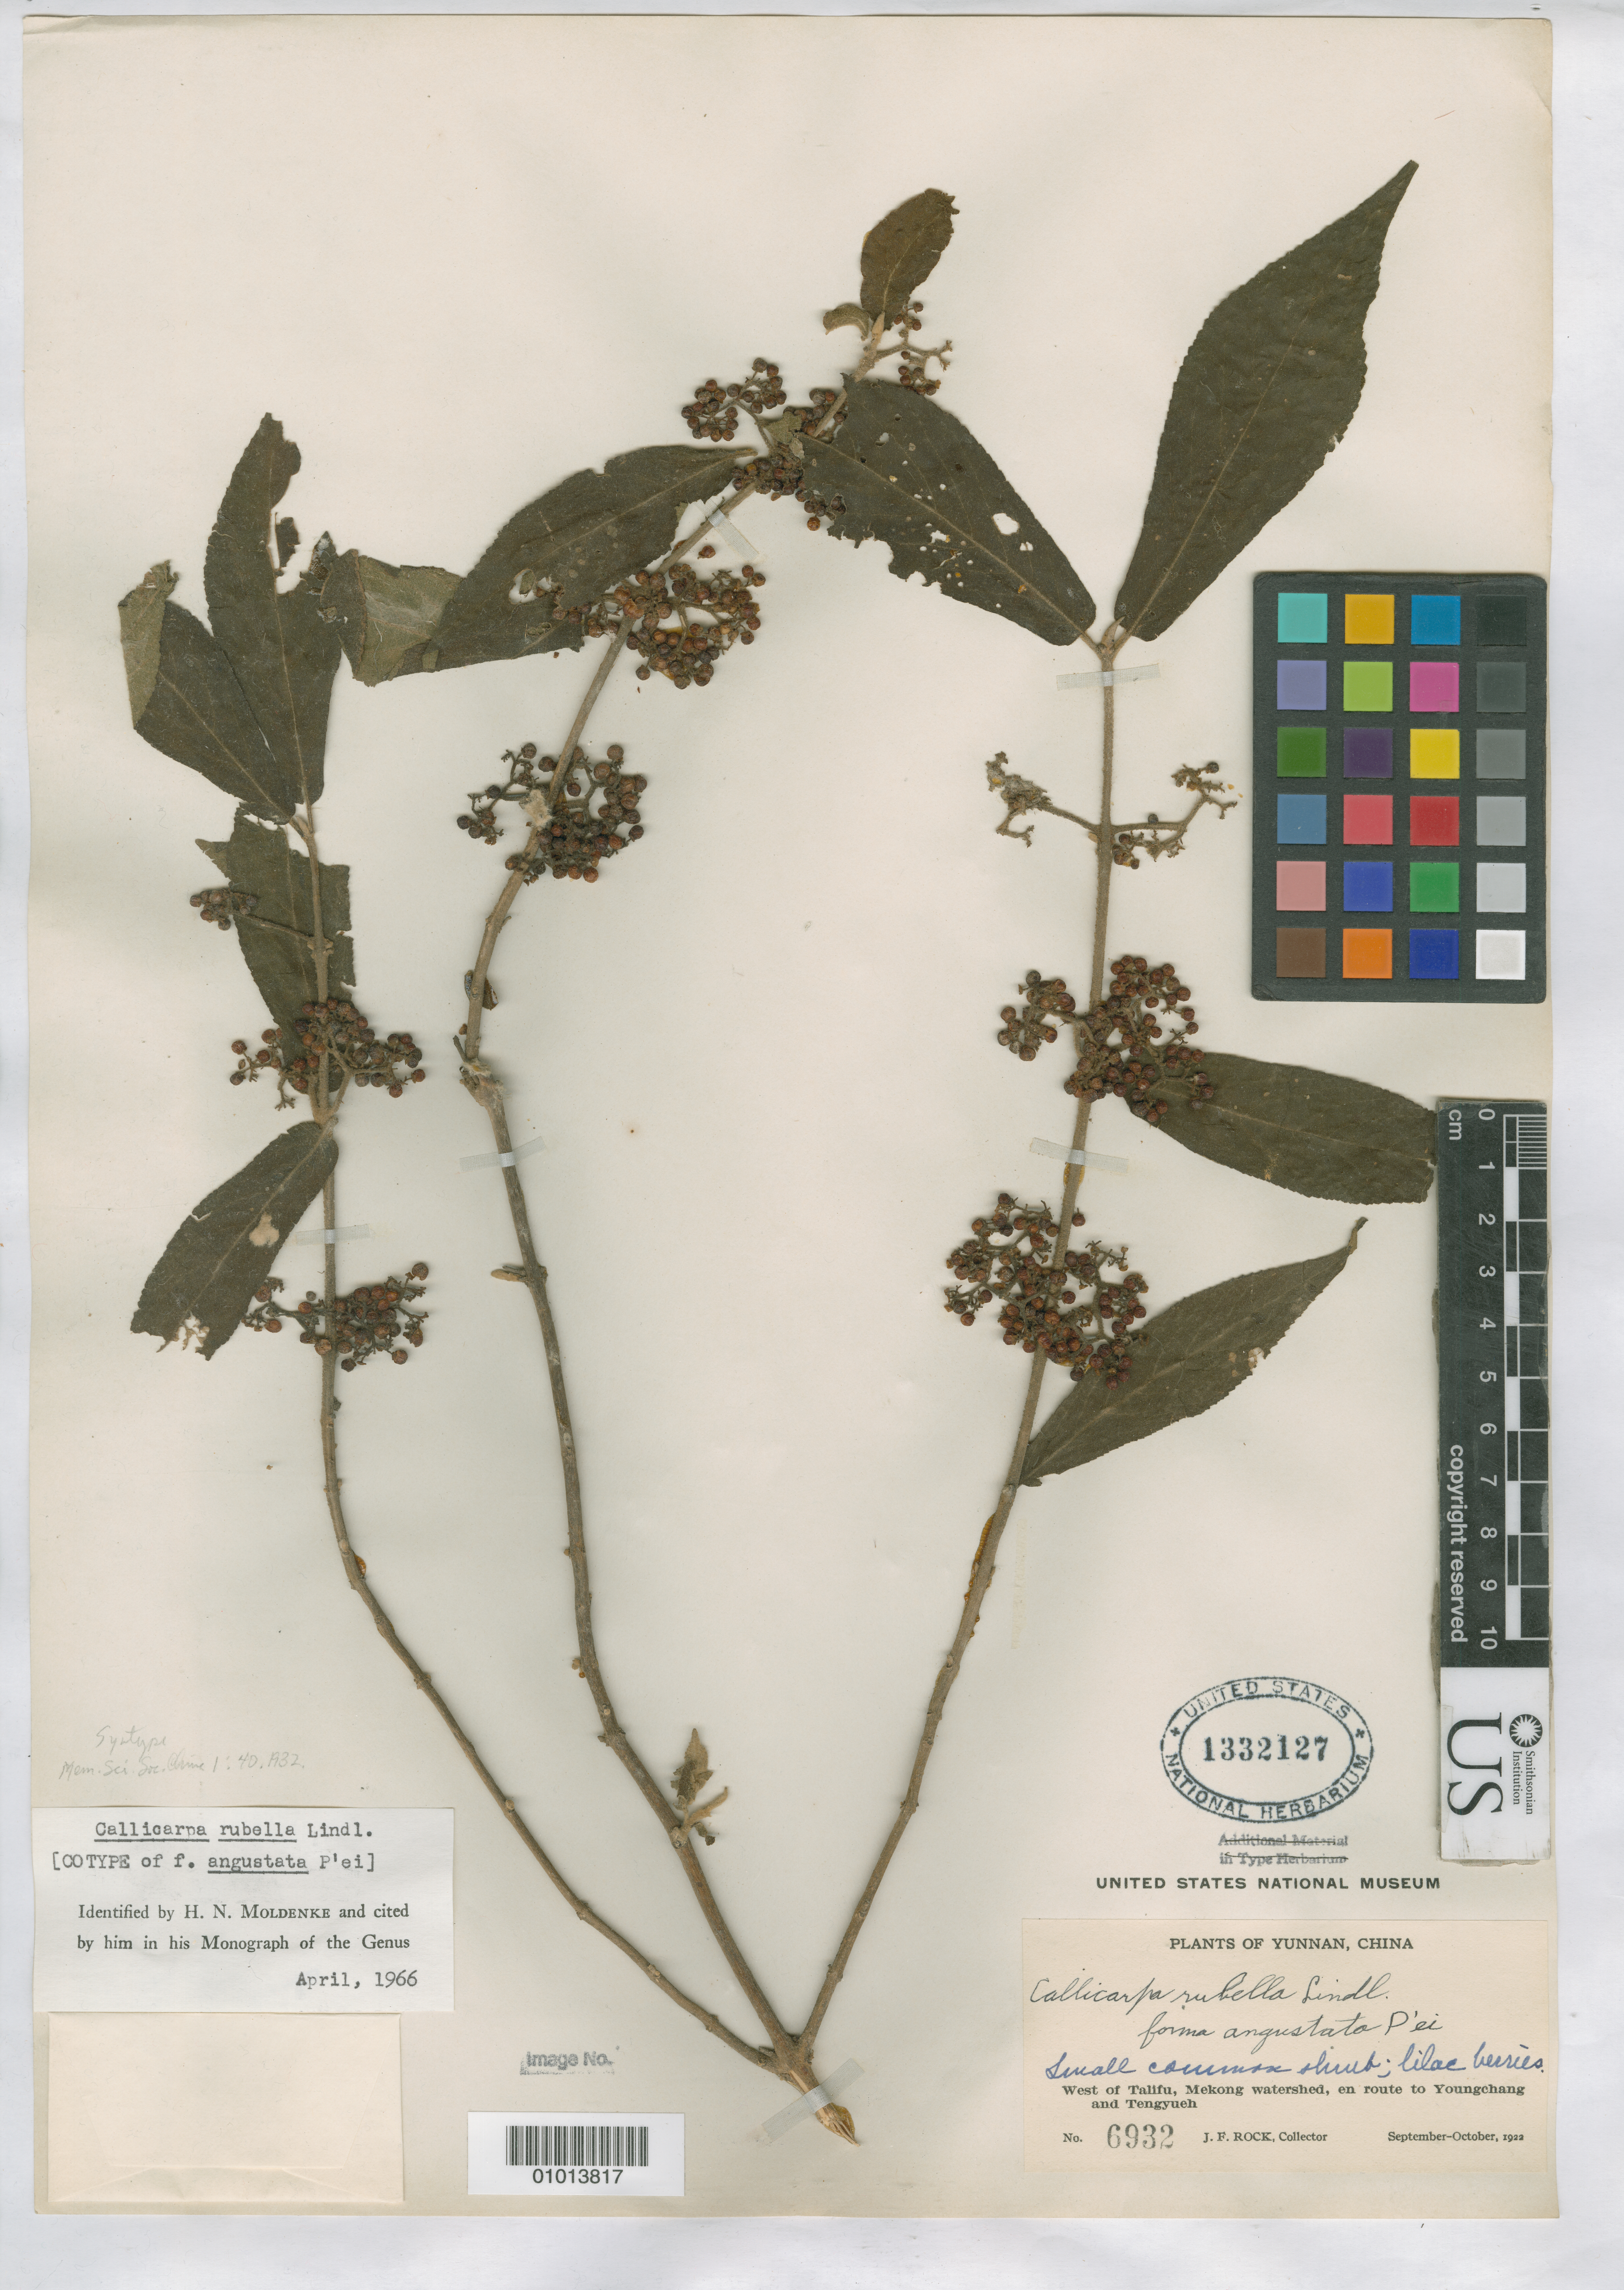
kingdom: Plantae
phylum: Tracheophyta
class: Magnoliopsida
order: Lamiales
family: Lamiaceae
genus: Callicarpa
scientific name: Callicarpa rubella f. angustata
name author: C. P'ei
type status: Syntype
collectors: J. F. Rock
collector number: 6932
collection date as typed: Sep 1922 to -- Oct 1922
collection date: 1922-09/1922-10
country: China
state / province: Yunnan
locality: West of Talifu, Mekong watershed, en route to Youngchang and Tengyueh.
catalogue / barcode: US 1332127